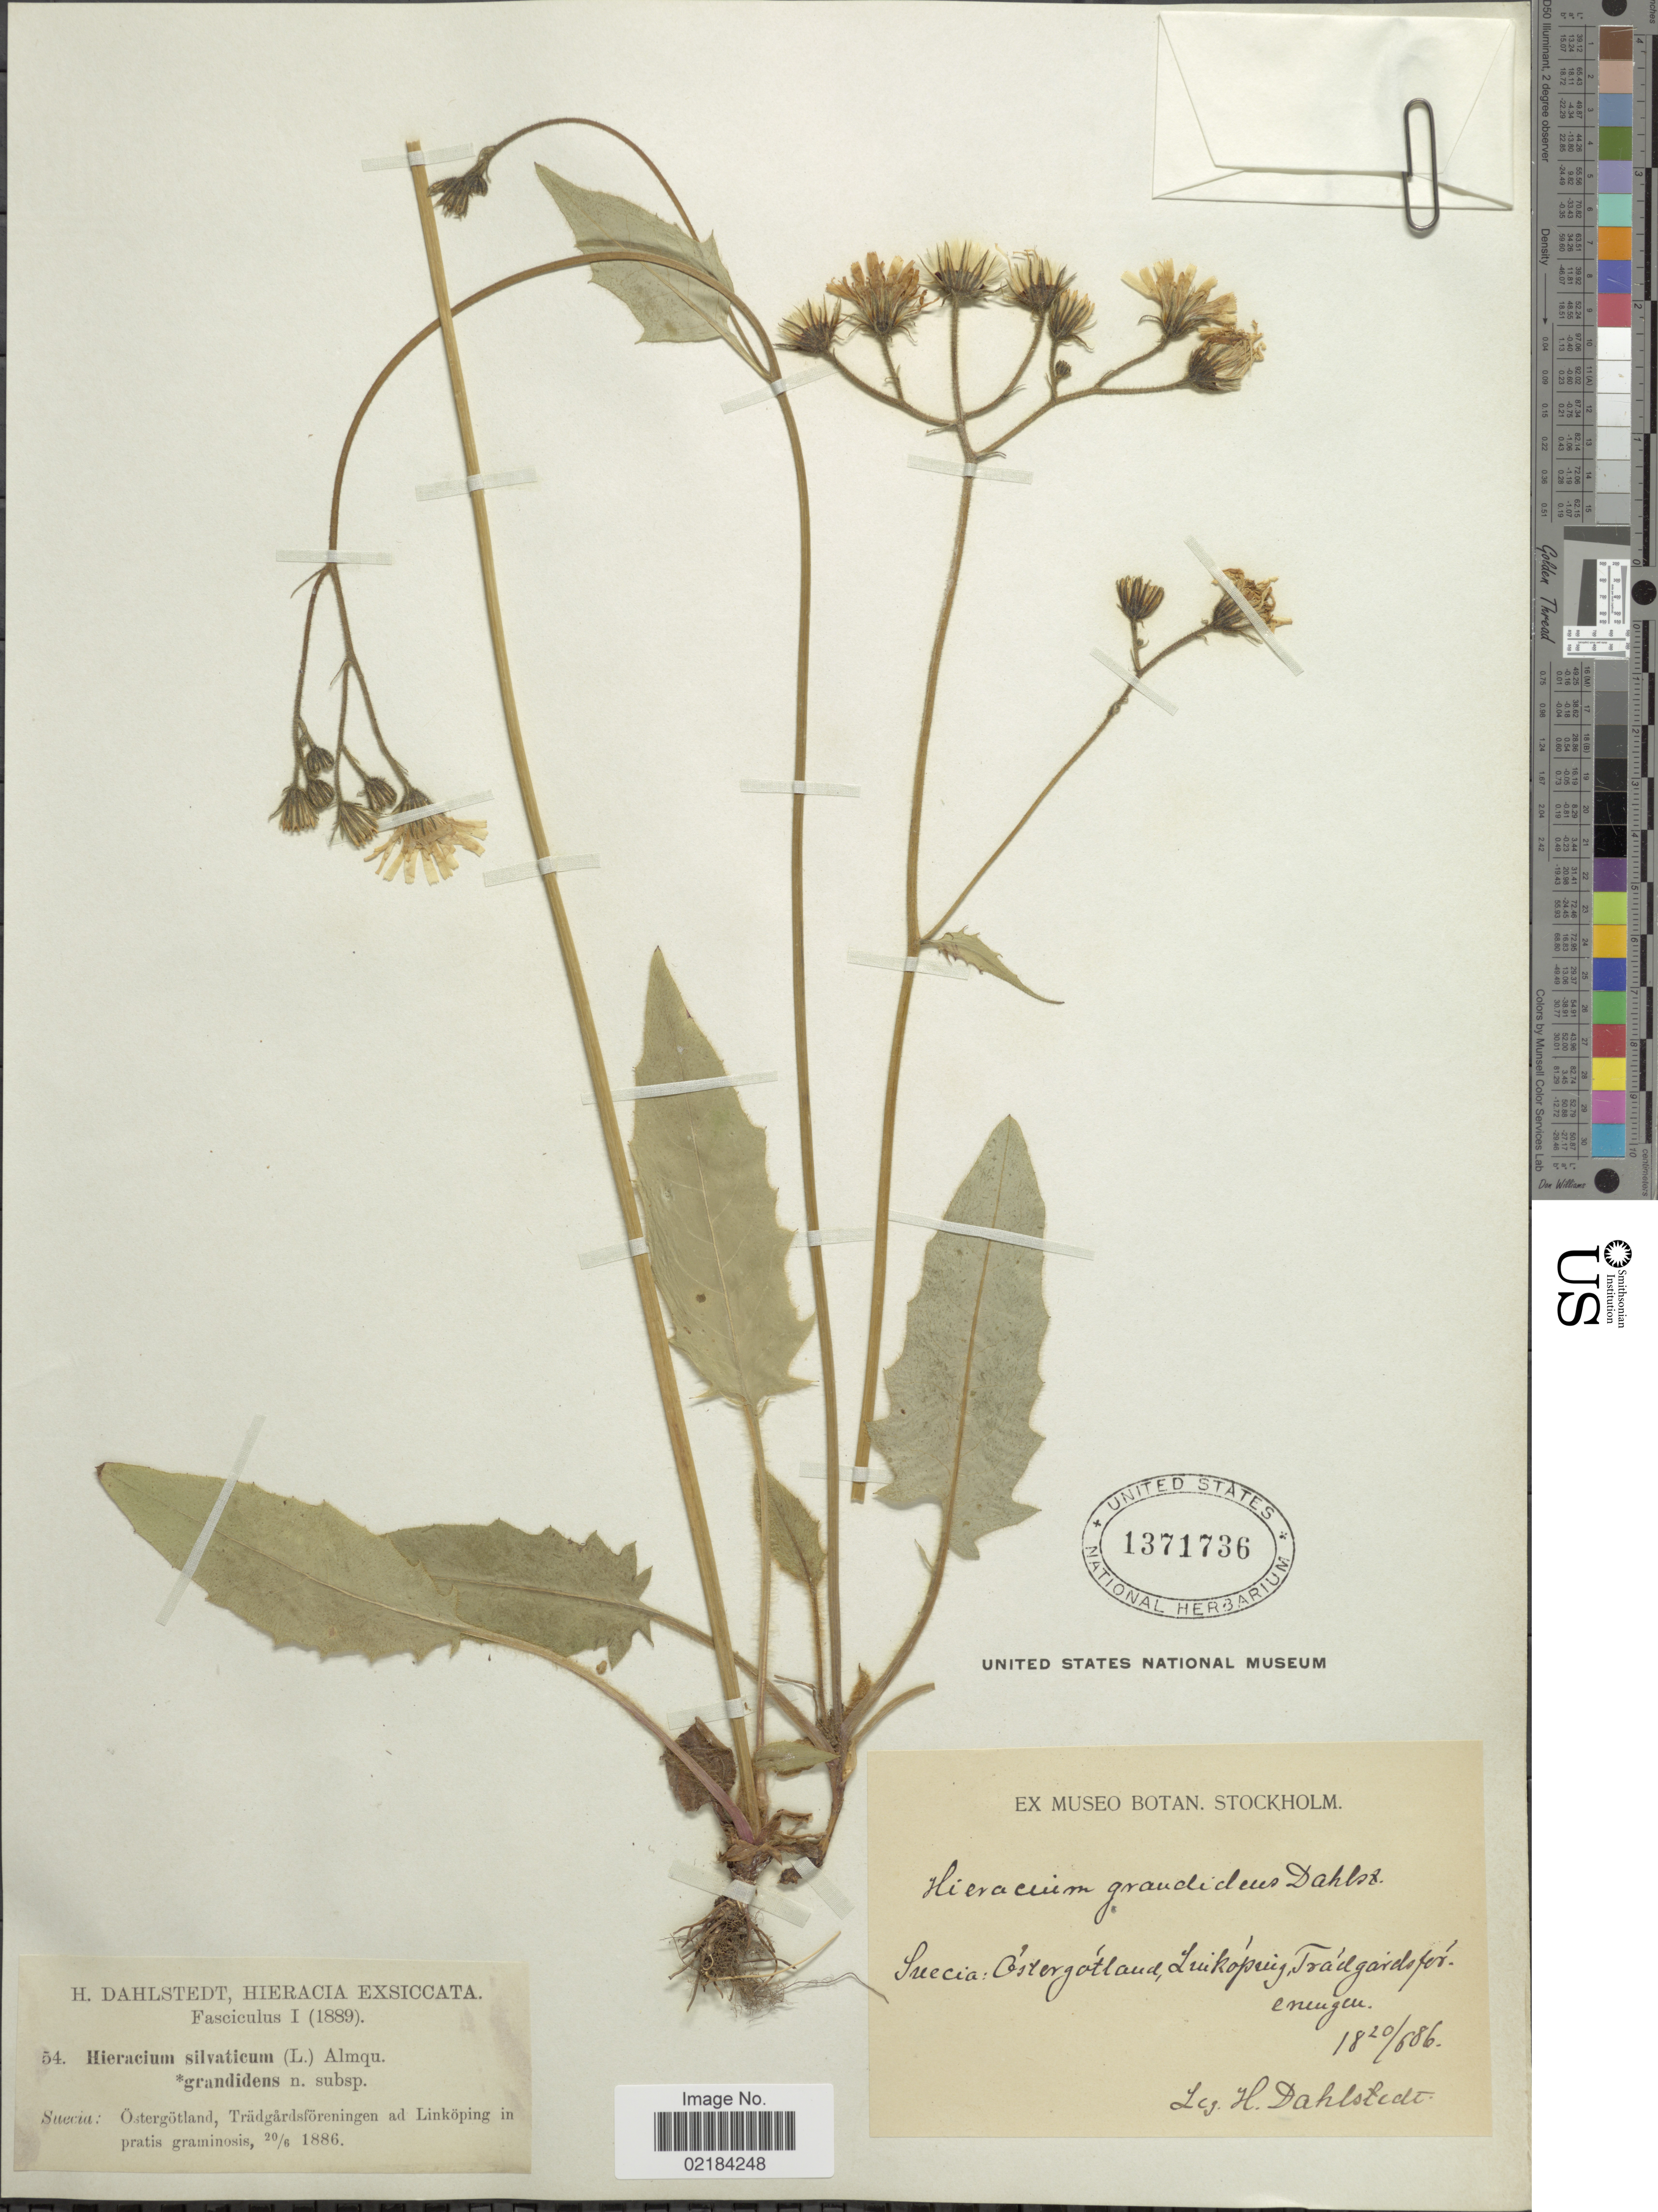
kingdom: Plantae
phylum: Tracheophyta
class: Magnoliopsida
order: Asterales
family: Asteraceae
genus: Hieracium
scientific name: Hieracium sylvaticum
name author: (L.) Gouan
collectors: H. G. Dahlstedt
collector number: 54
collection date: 1886-06-20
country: Sweden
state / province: Östergötland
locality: Sucia: Ostergotland, Tradgardsforeningen ad Linkoping in pratis graminosis.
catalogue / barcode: US 1371736